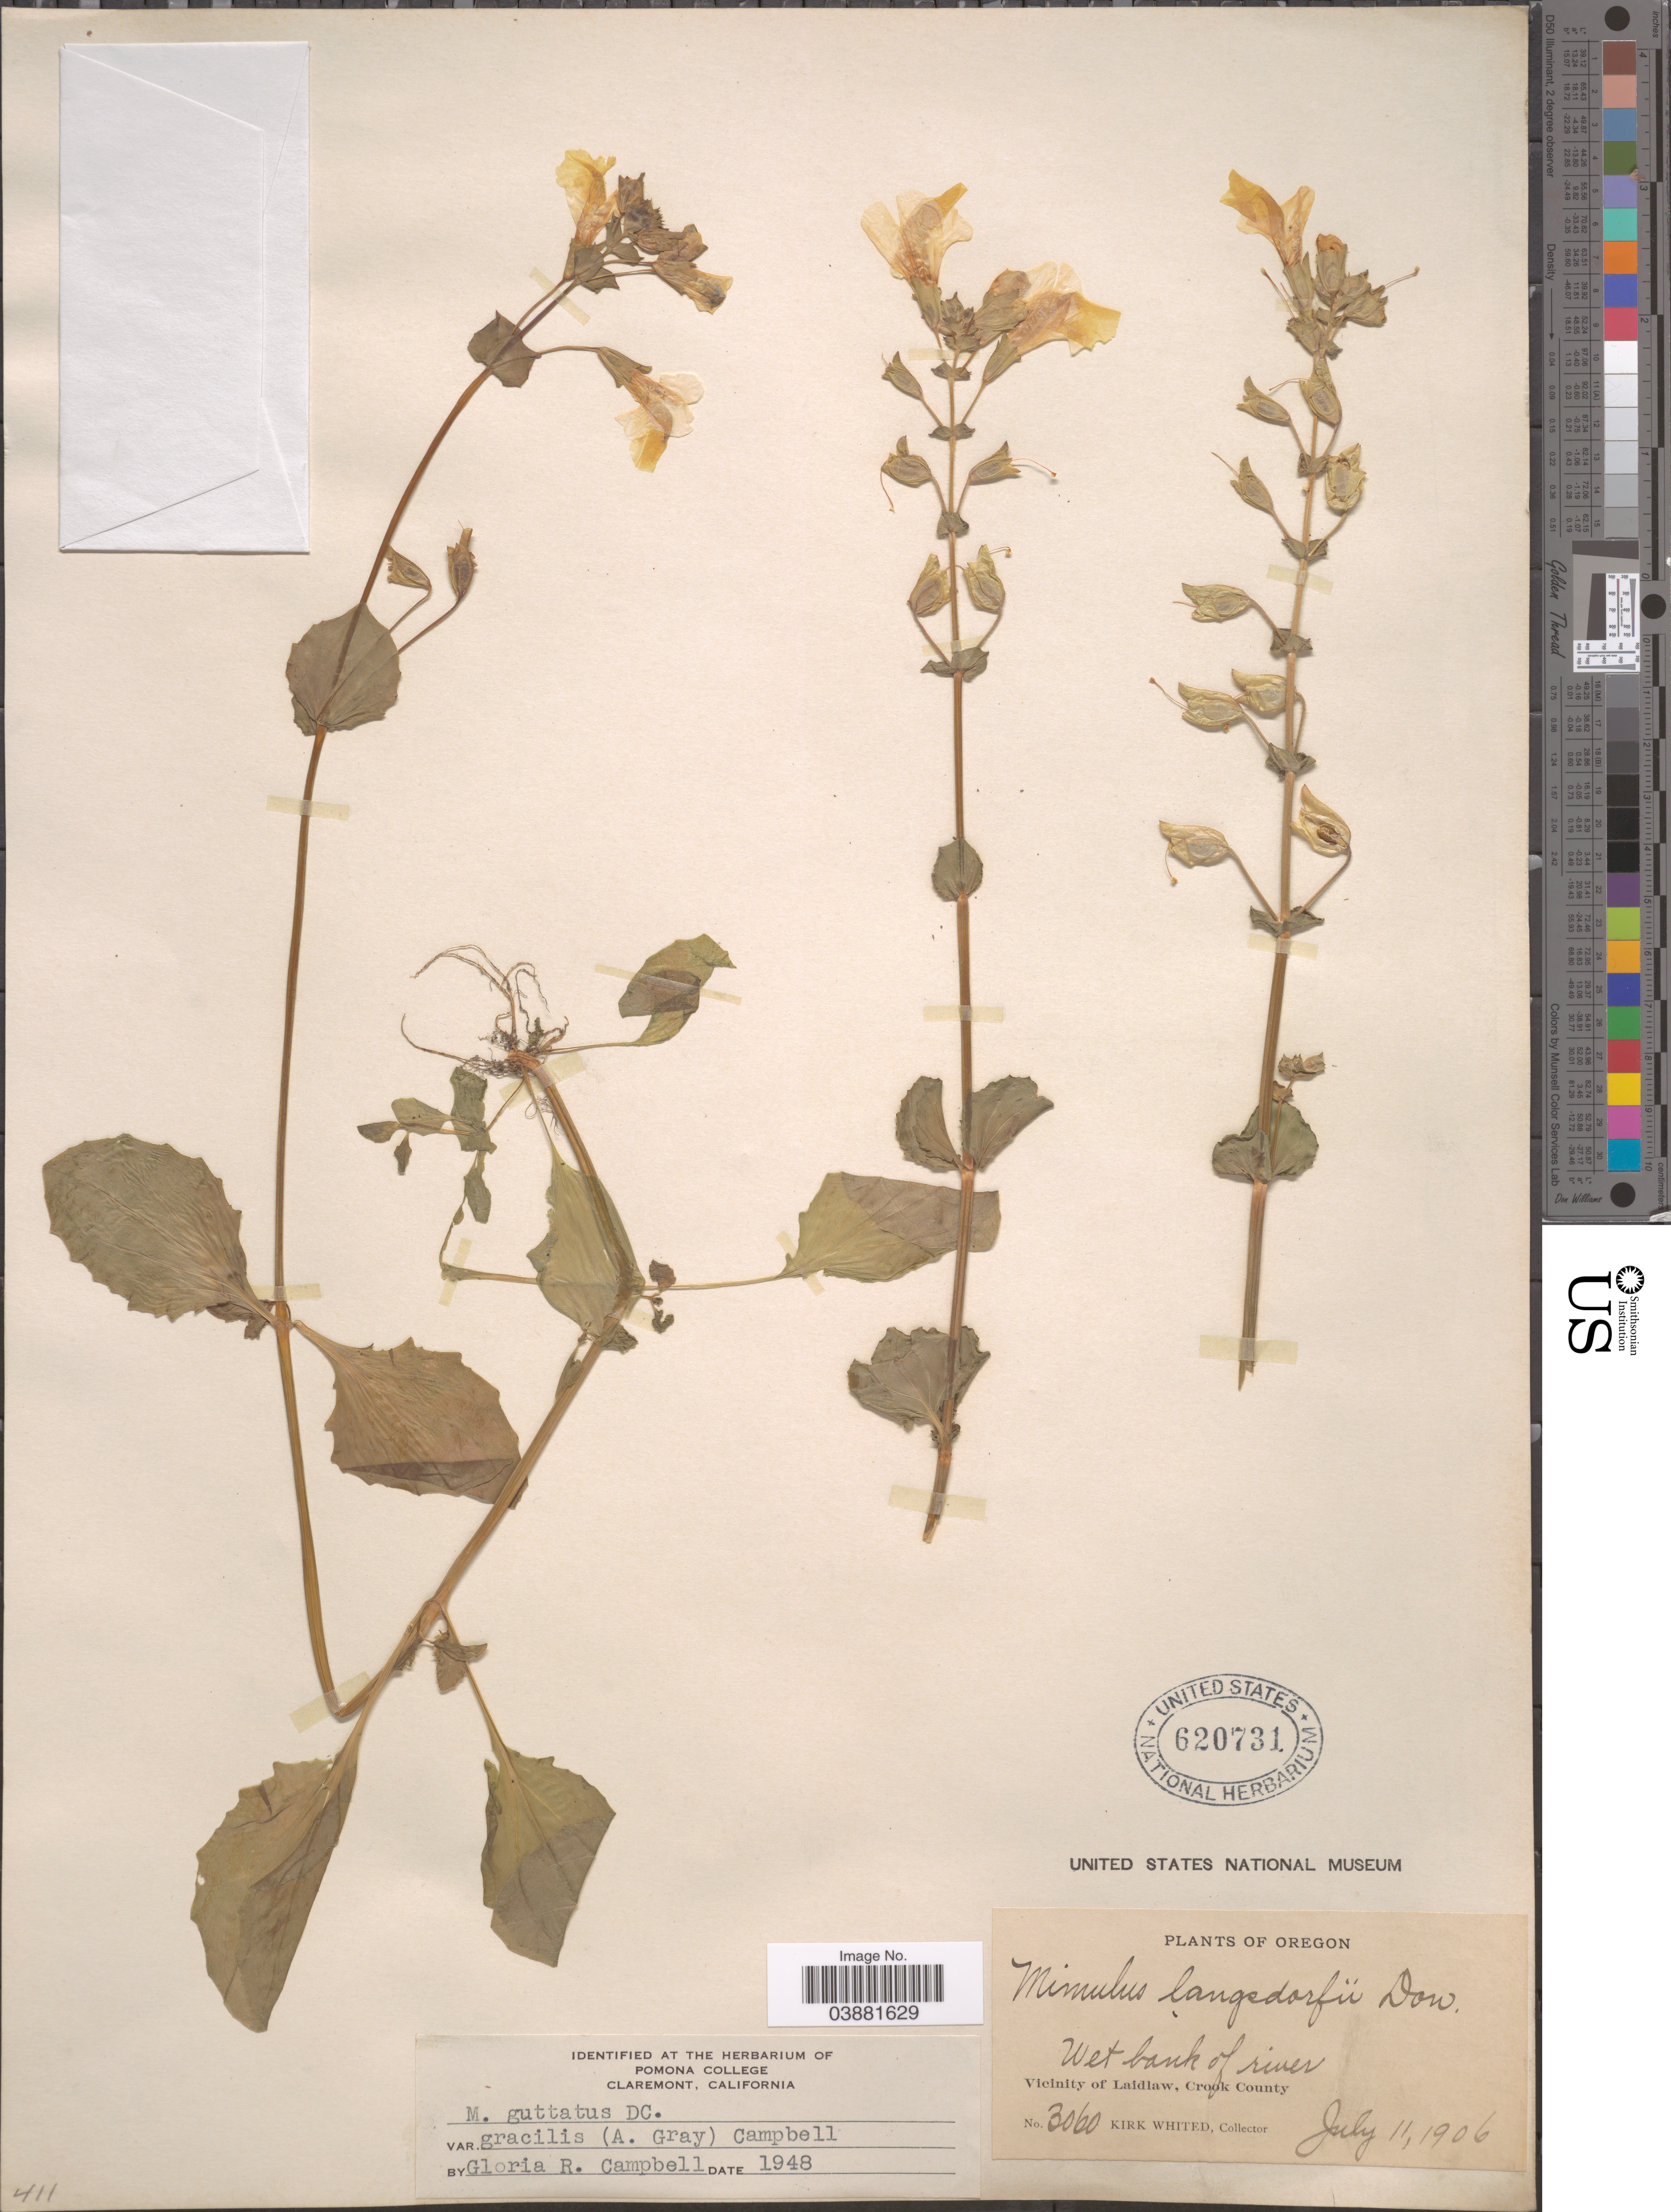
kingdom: Plantae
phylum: Tracheophyta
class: Magnoliopsida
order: Lamiales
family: Phrymaceae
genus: Mimulus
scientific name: Mimulus guttatus var. gracilis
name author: (A. Gray) G.R. Campb.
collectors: K. Whited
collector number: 3060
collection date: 1906-07-11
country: United States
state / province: Oregon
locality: Wet bank of river, Vicinity of Laidlaw, Crook County.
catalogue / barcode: US 620731